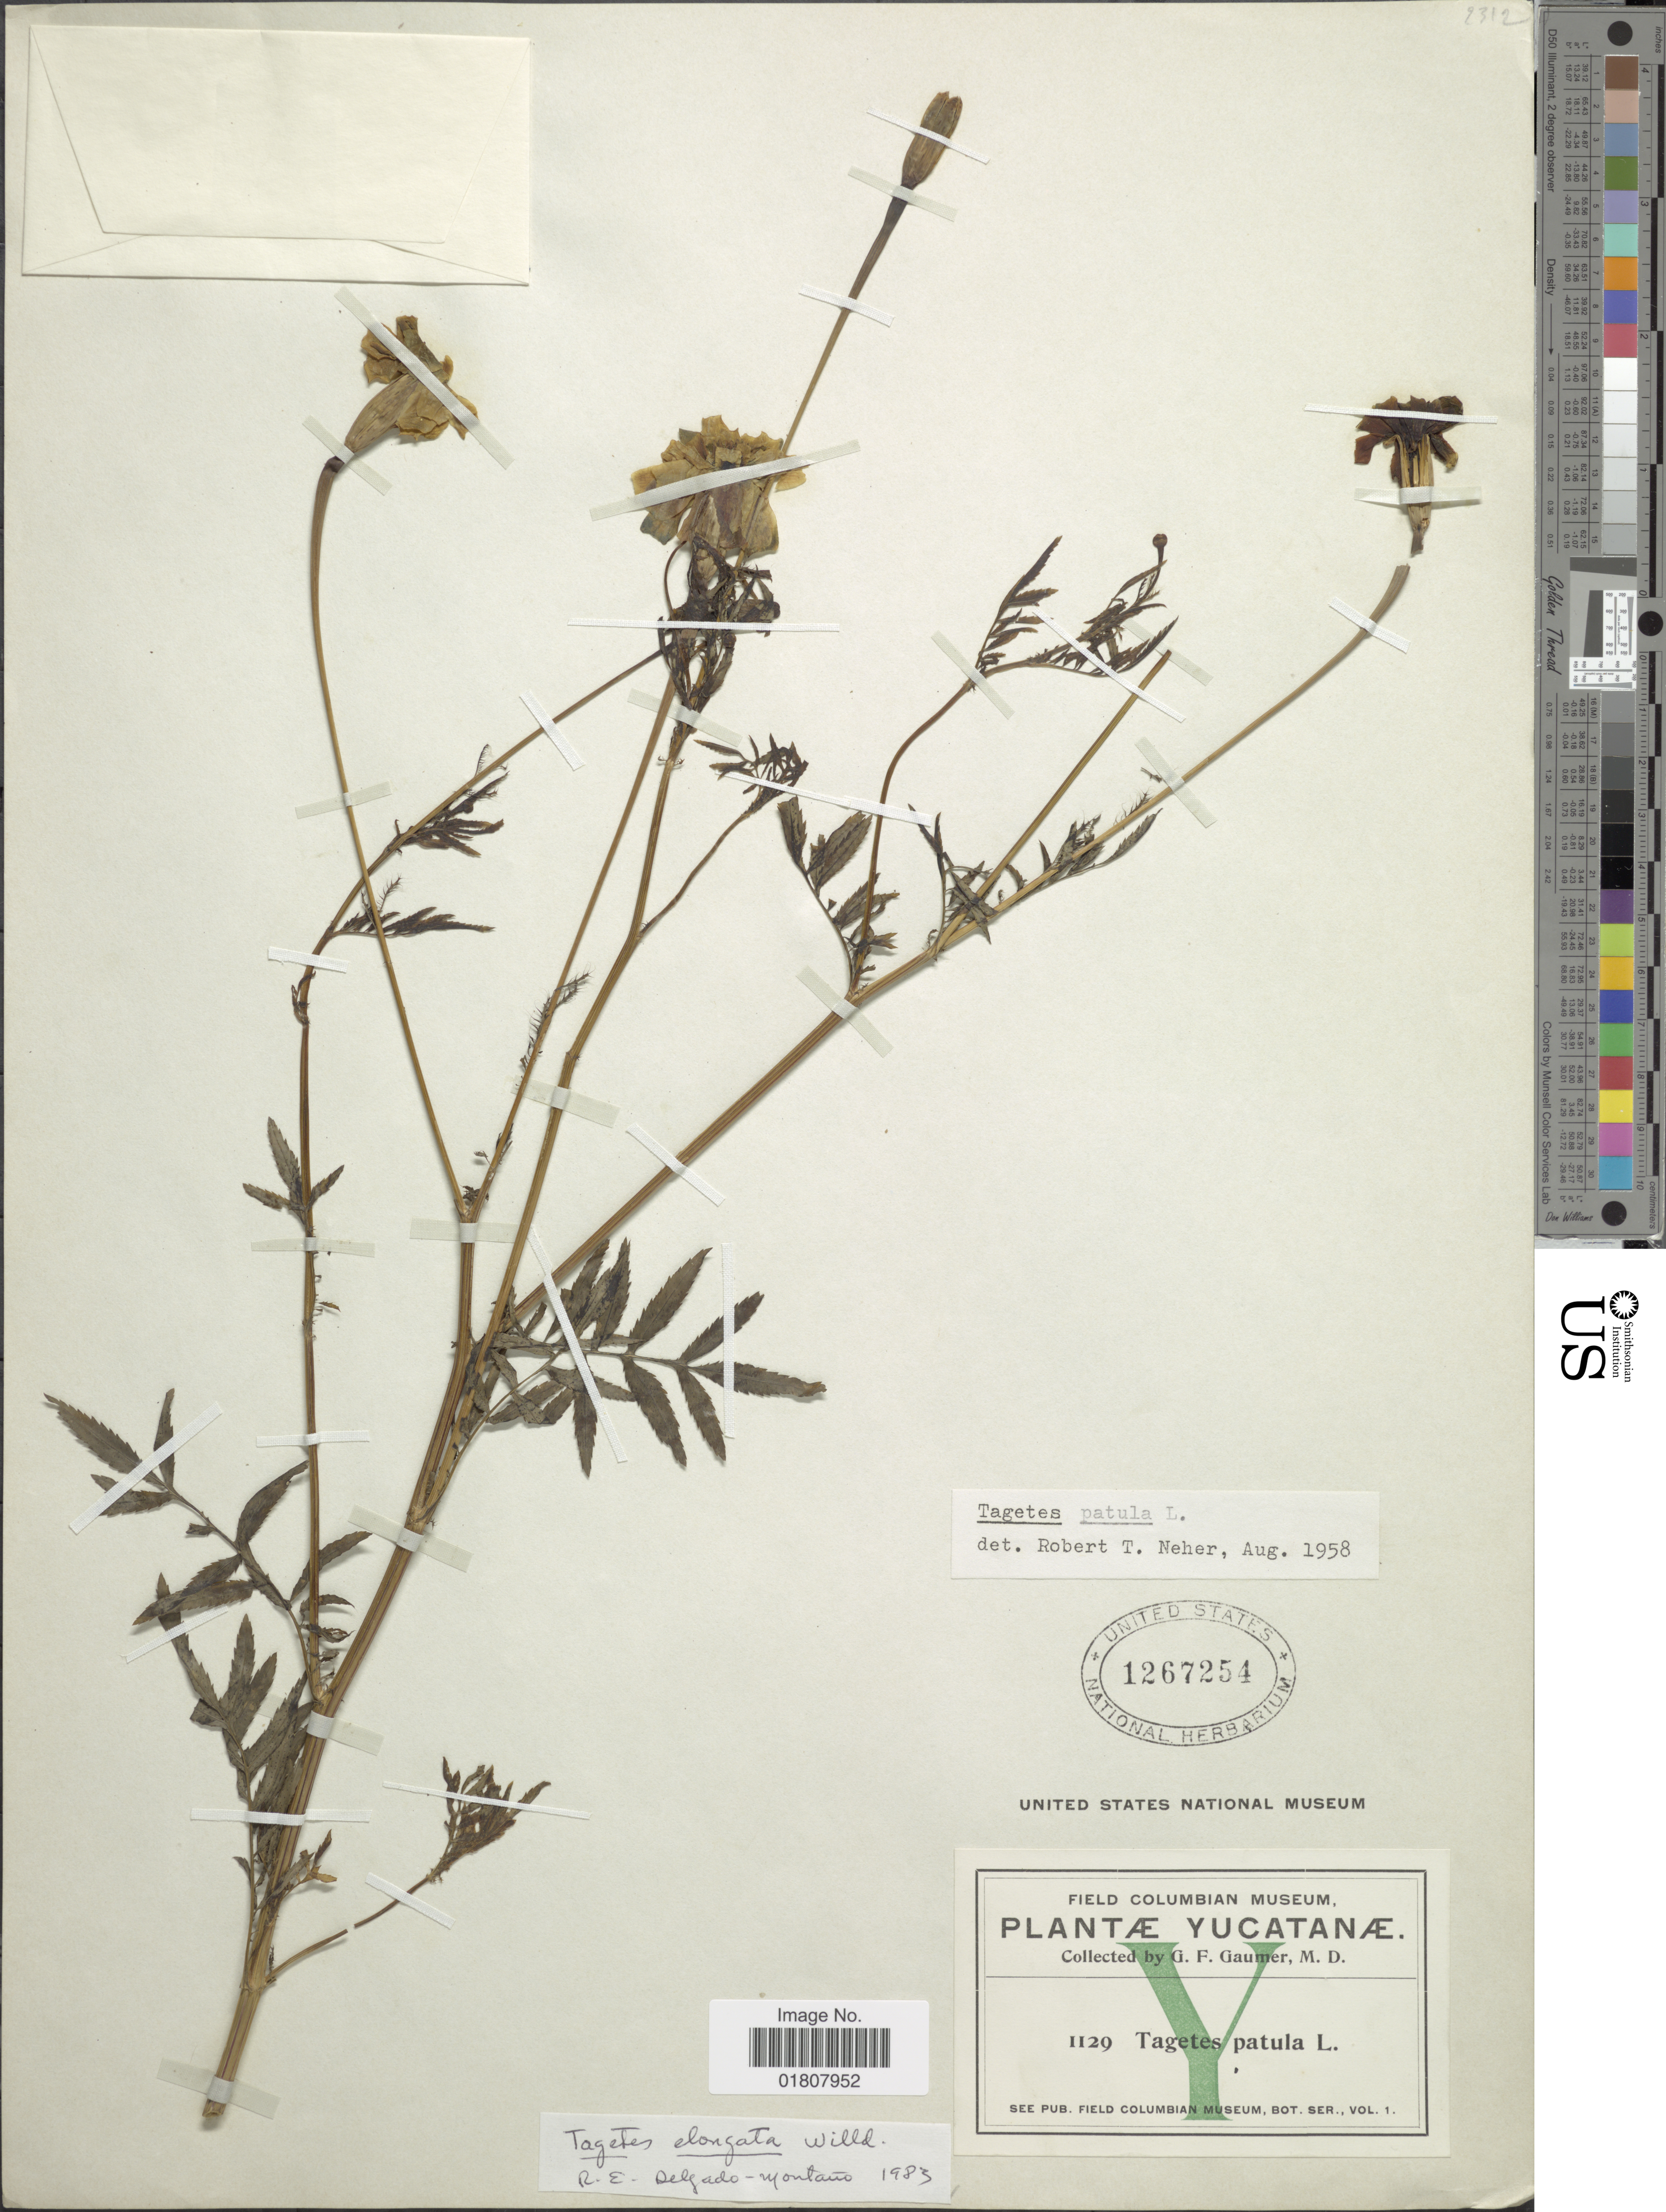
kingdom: Plantae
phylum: Tracheophyta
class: Magnoliopsida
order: Asterales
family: Asteraceae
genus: Tagetes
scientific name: Tagetes elongata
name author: Willd.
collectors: G. F. Gaumer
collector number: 1129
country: Mexico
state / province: Yucatán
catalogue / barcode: US 1267254